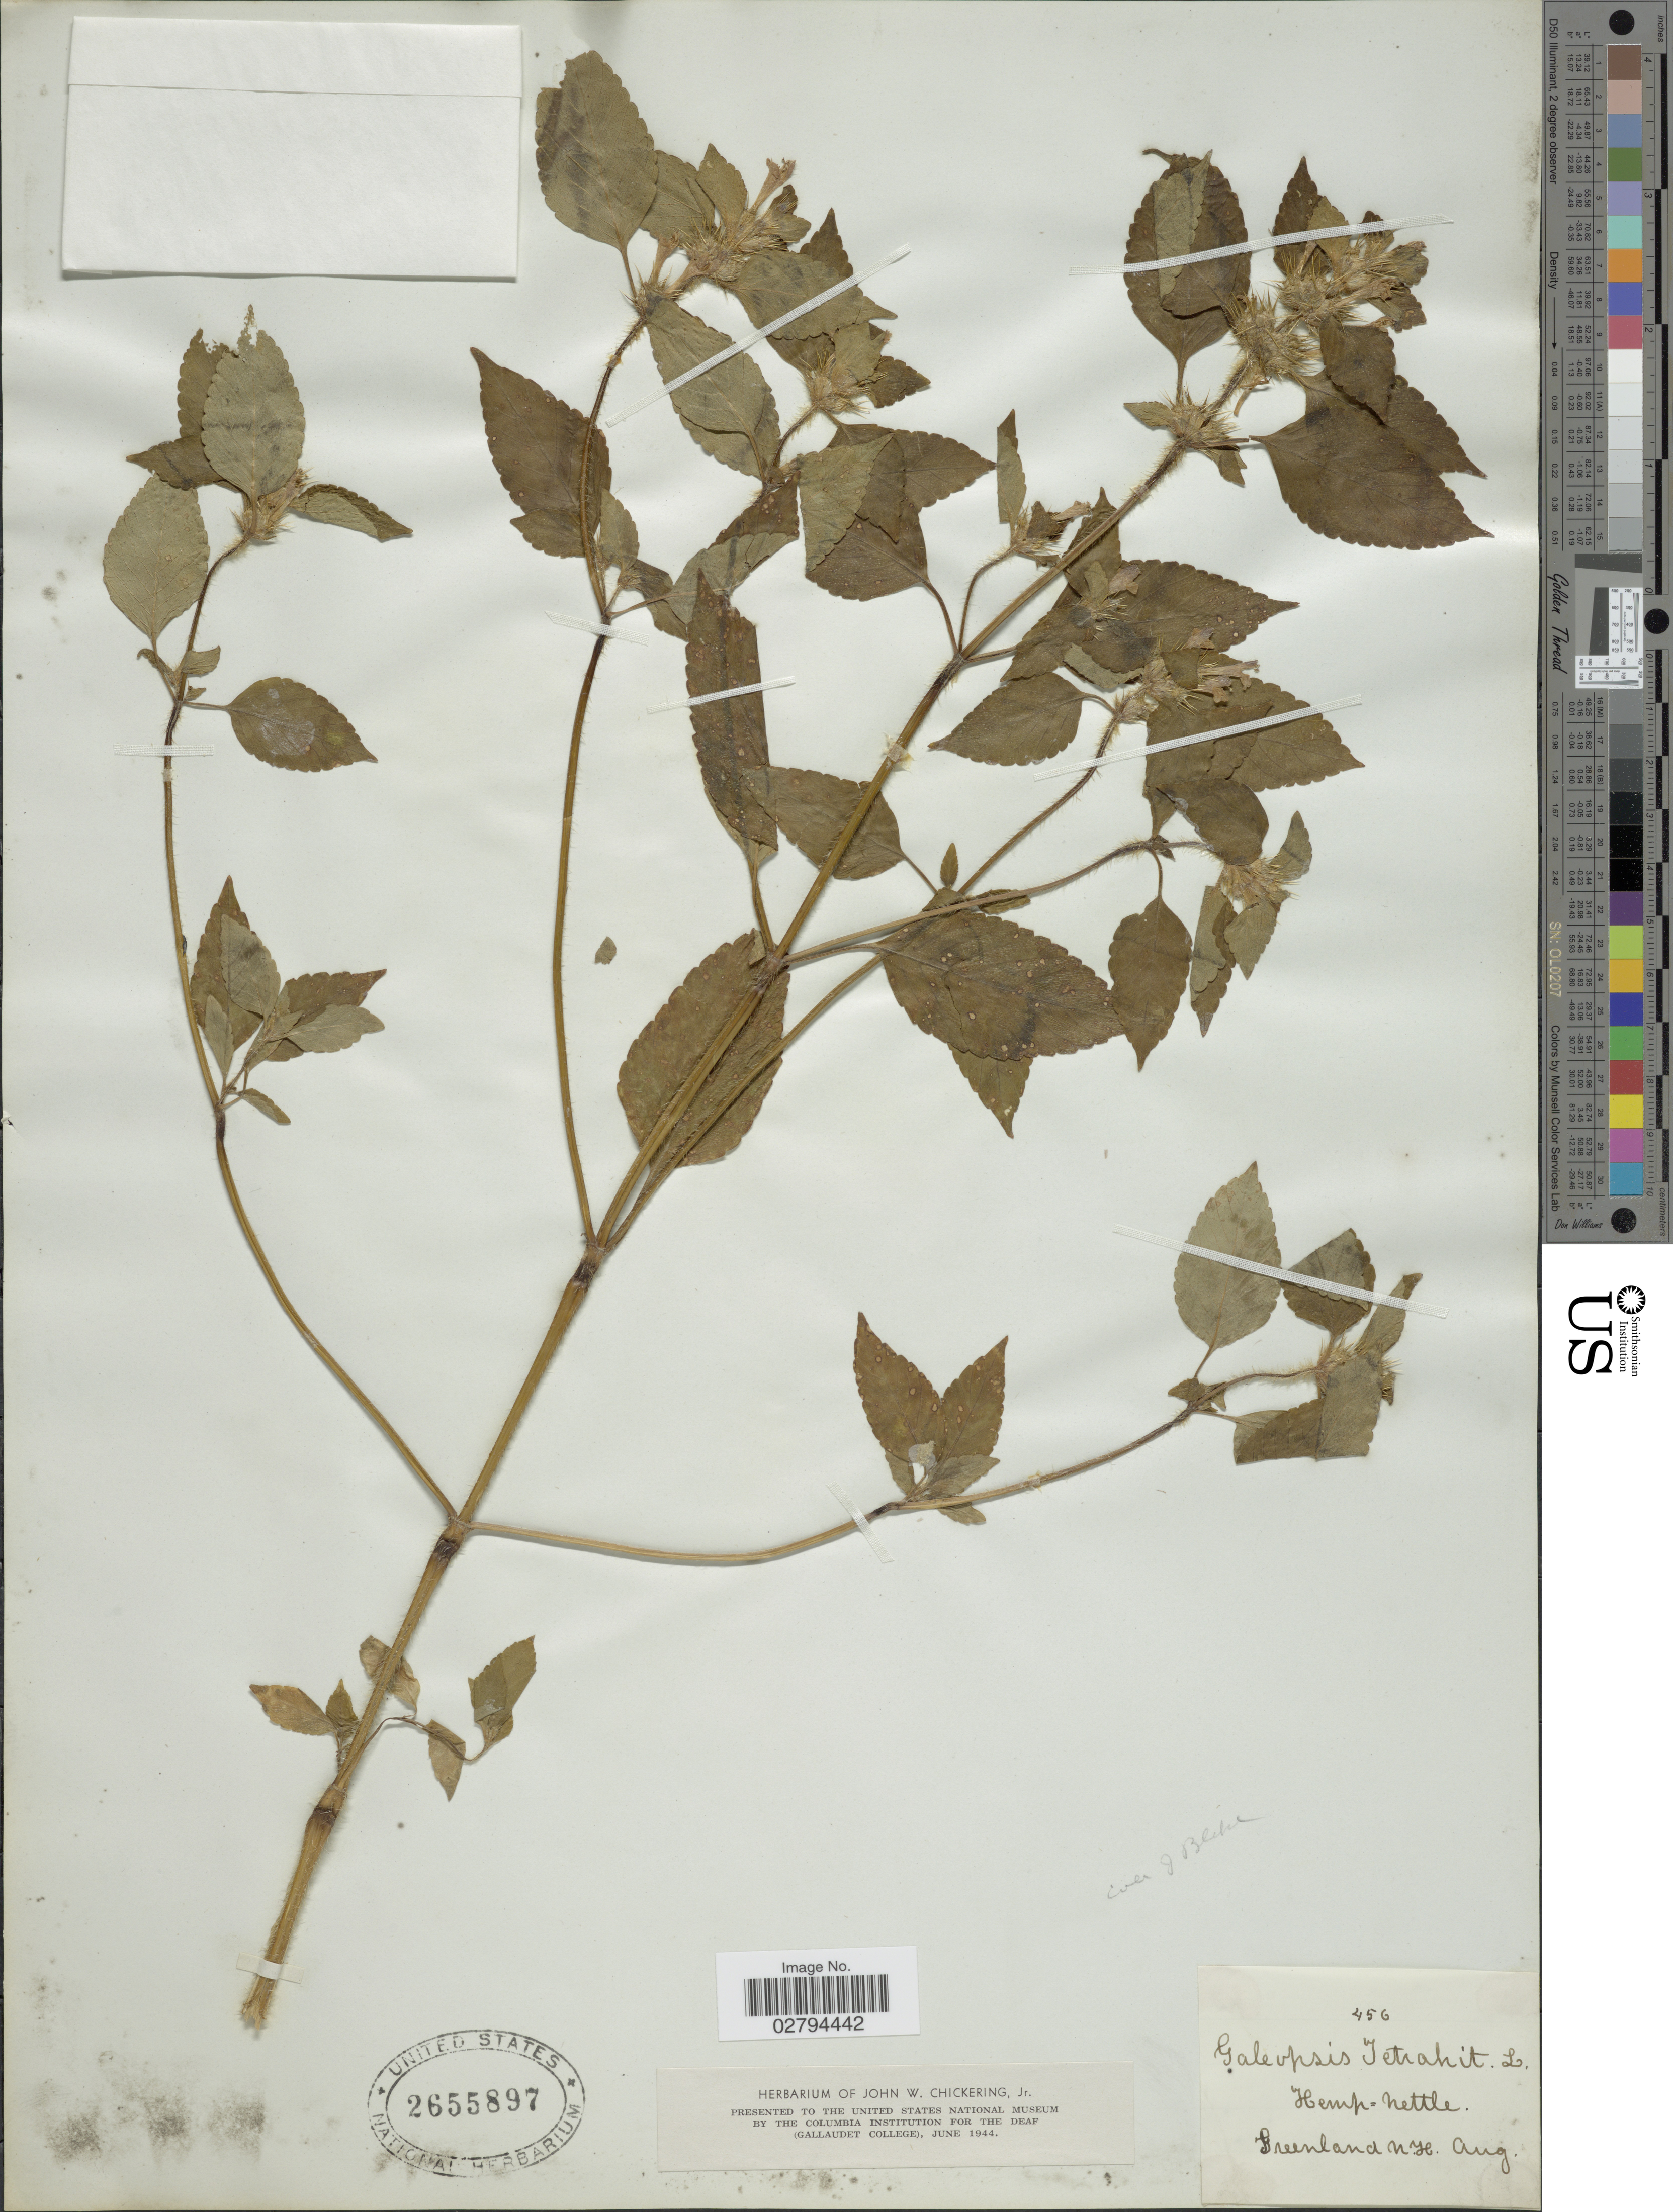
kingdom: Plantae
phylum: Tracheophyta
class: Magnoliopsida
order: Lamiales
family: Lamiaceae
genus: Galeopsis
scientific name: Galeopsis tetrahit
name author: L.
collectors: J. Blake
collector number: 456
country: United States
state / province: New Hampshire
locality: Greenland.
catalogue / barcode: US 2655897